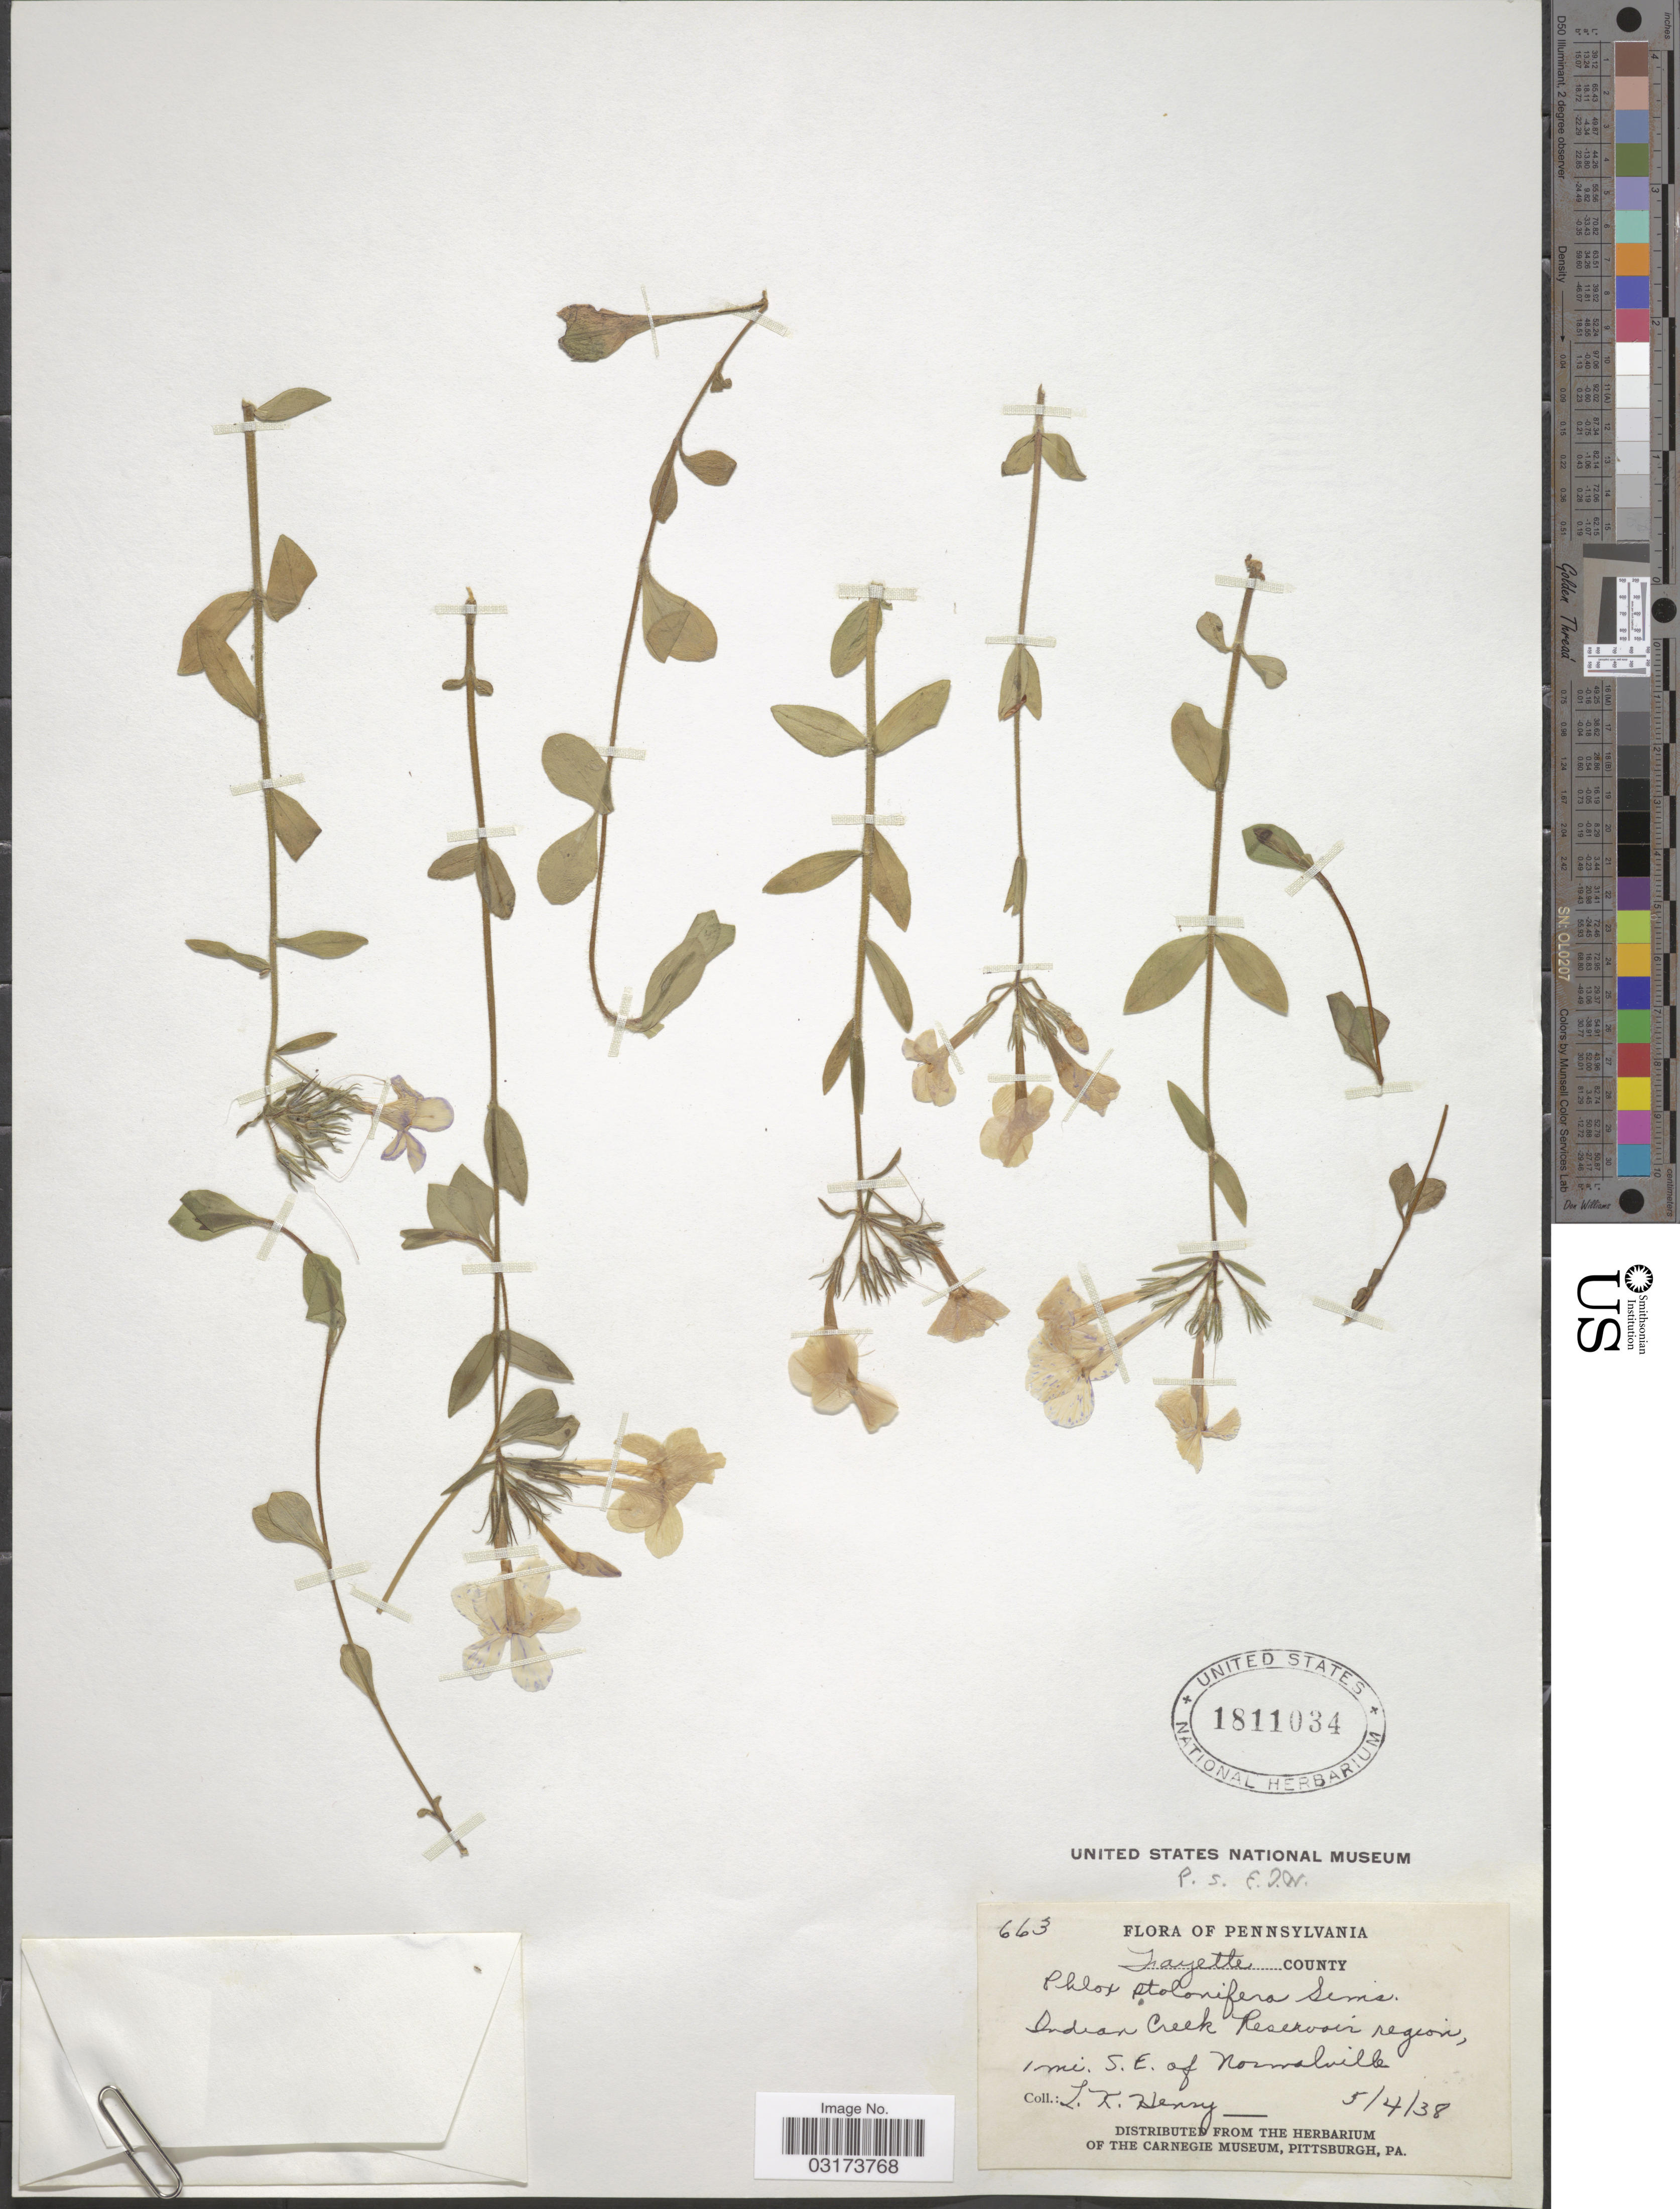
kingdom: Plantae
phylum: Tracheophyta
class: Magnoliopsida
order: Ericales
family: Polemoniaceae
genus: Phlox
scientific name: Phlox stolonifera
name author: Sims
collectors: L. K. Henry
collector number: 663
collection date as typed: Transcribed d/m/y: 4/5/38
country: United States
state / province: Pennsylvania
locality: Fayette County. Indian Creek Reservoir region, 1 mi. S. E. of Normalville.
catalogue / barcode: US 1811034